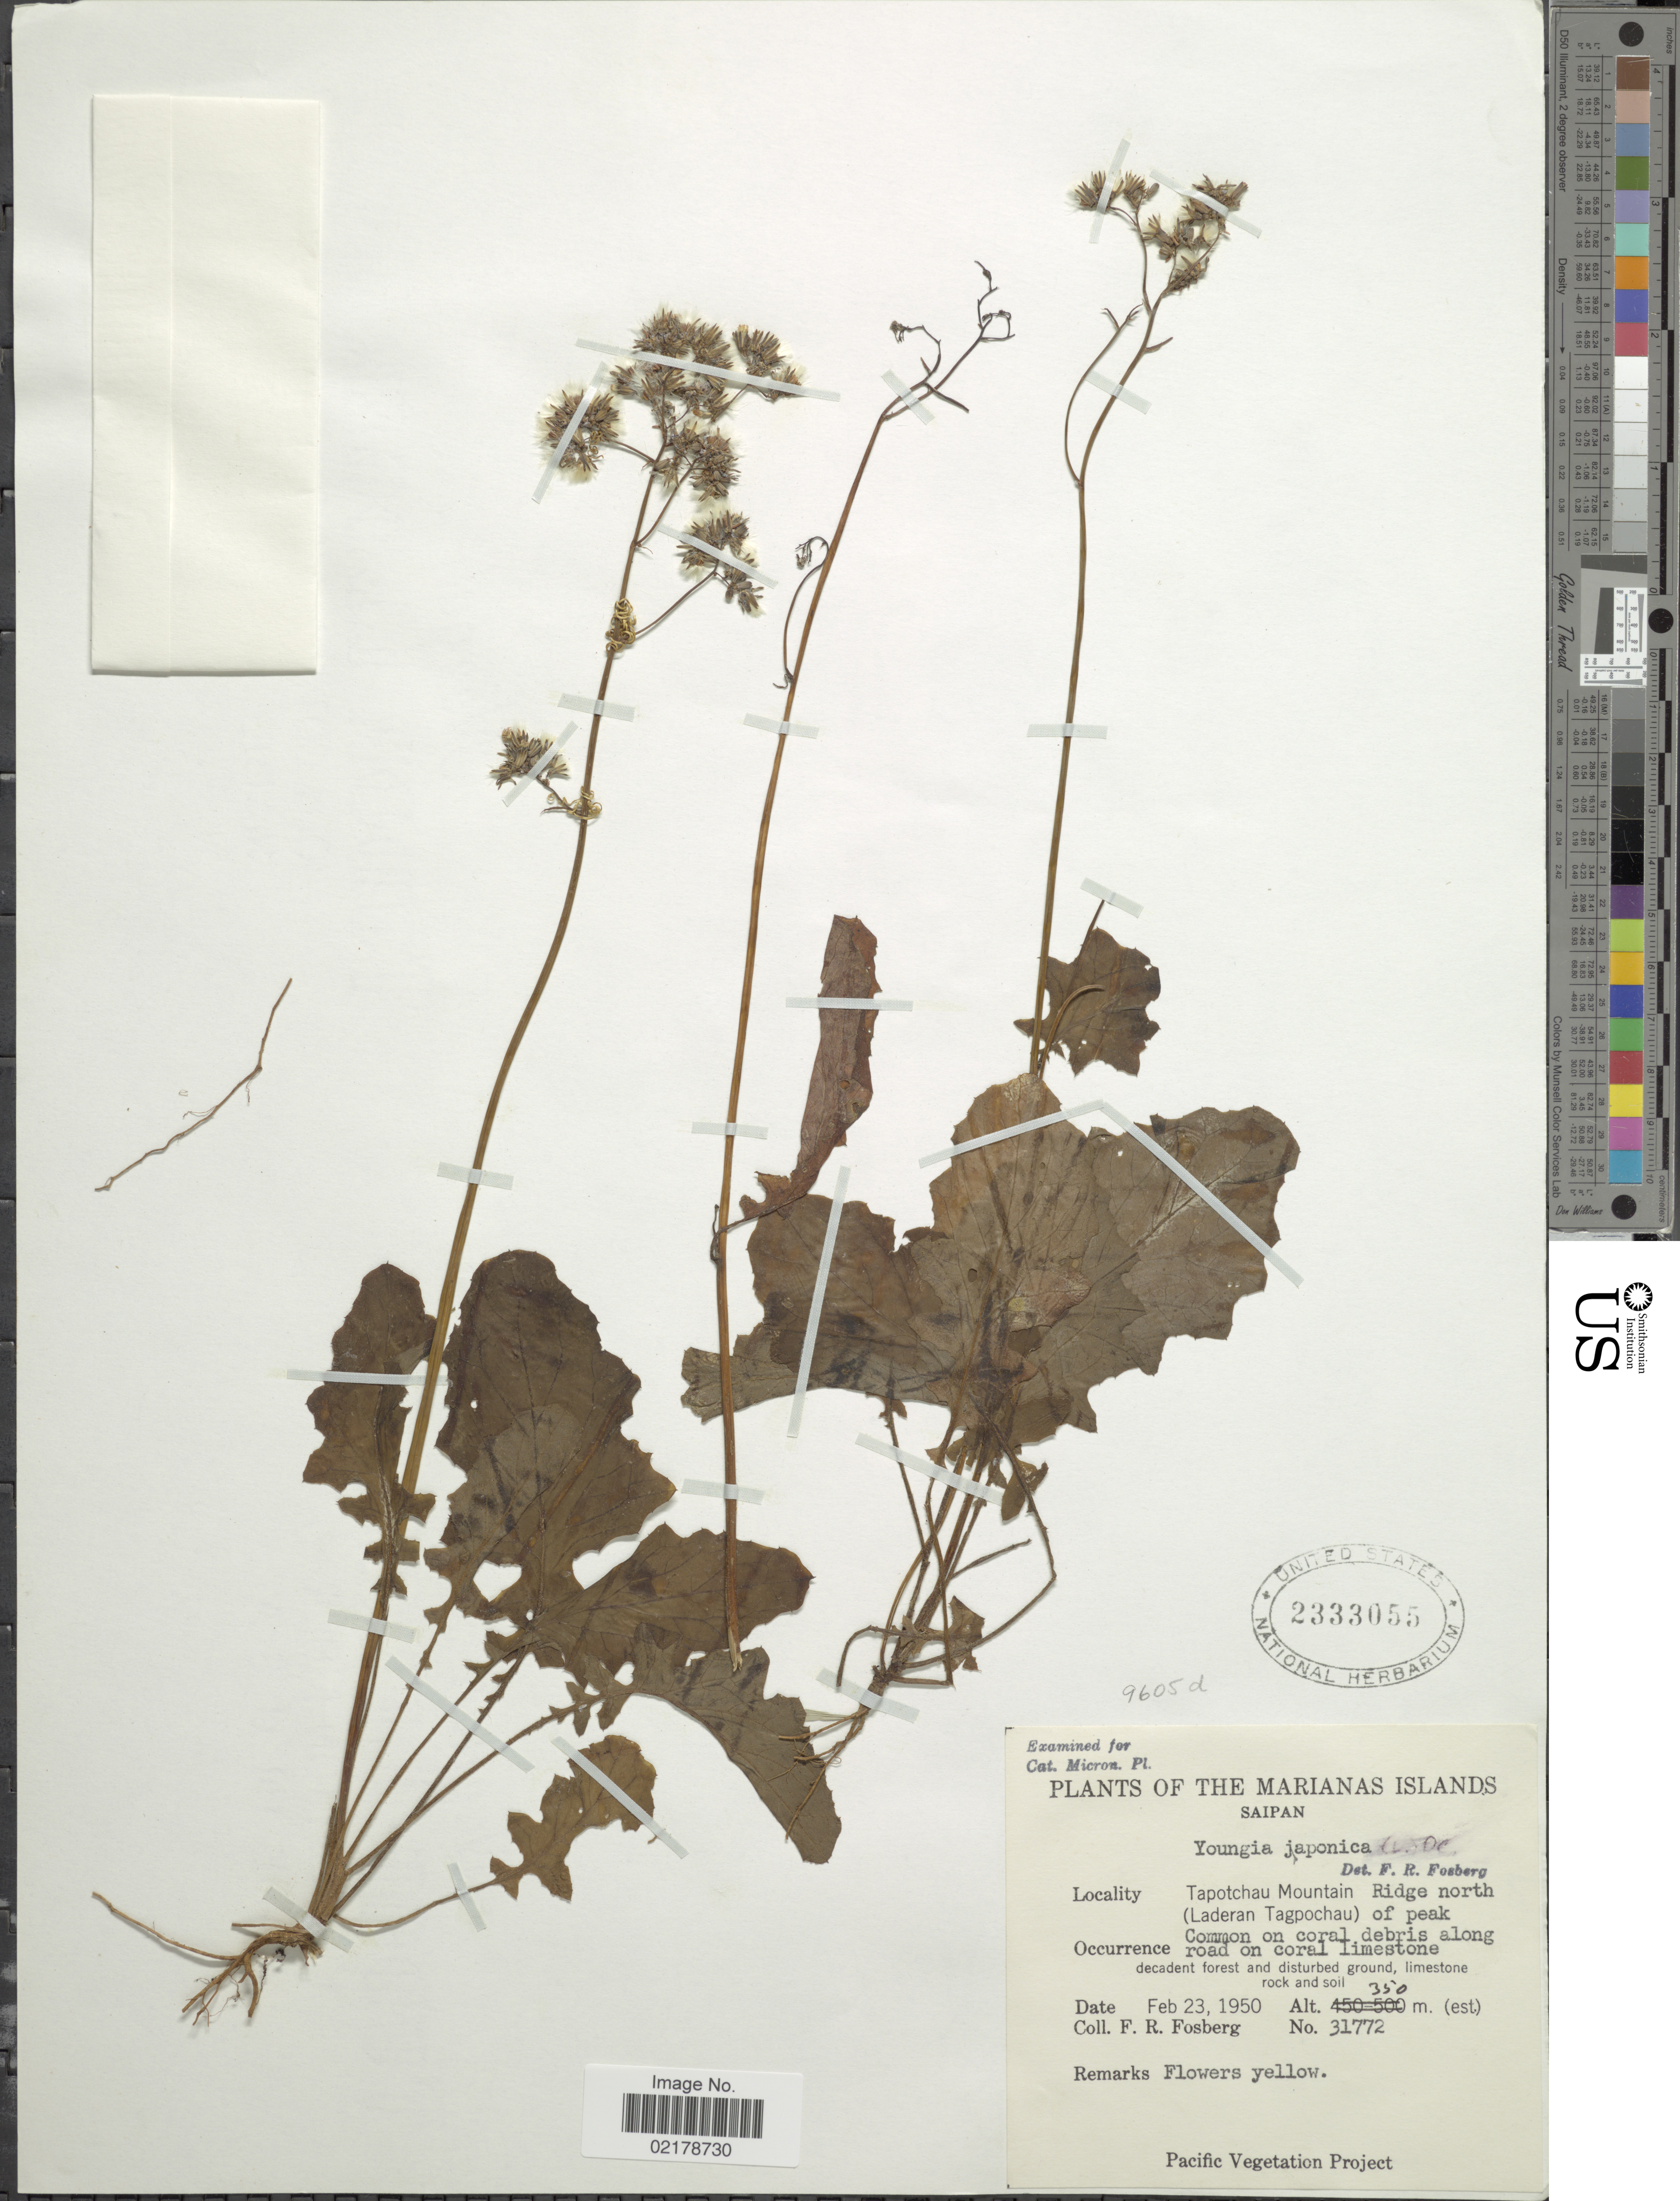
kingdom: Plantae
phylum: Tracheophyta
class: Magnoliopsida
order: Asterales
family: Asteraceae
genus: Youngia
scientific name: Youngia japonica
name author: (L.) DC.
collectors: F. R. Fosberg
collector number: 31772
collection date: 1950-02-23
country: Northern Mariana Islands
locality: Marianas Islands. Saipan. Tapotchau Mountain. Ridge north (Laderan Tagpochau) of peak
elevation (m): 350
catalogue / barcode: US 2333055